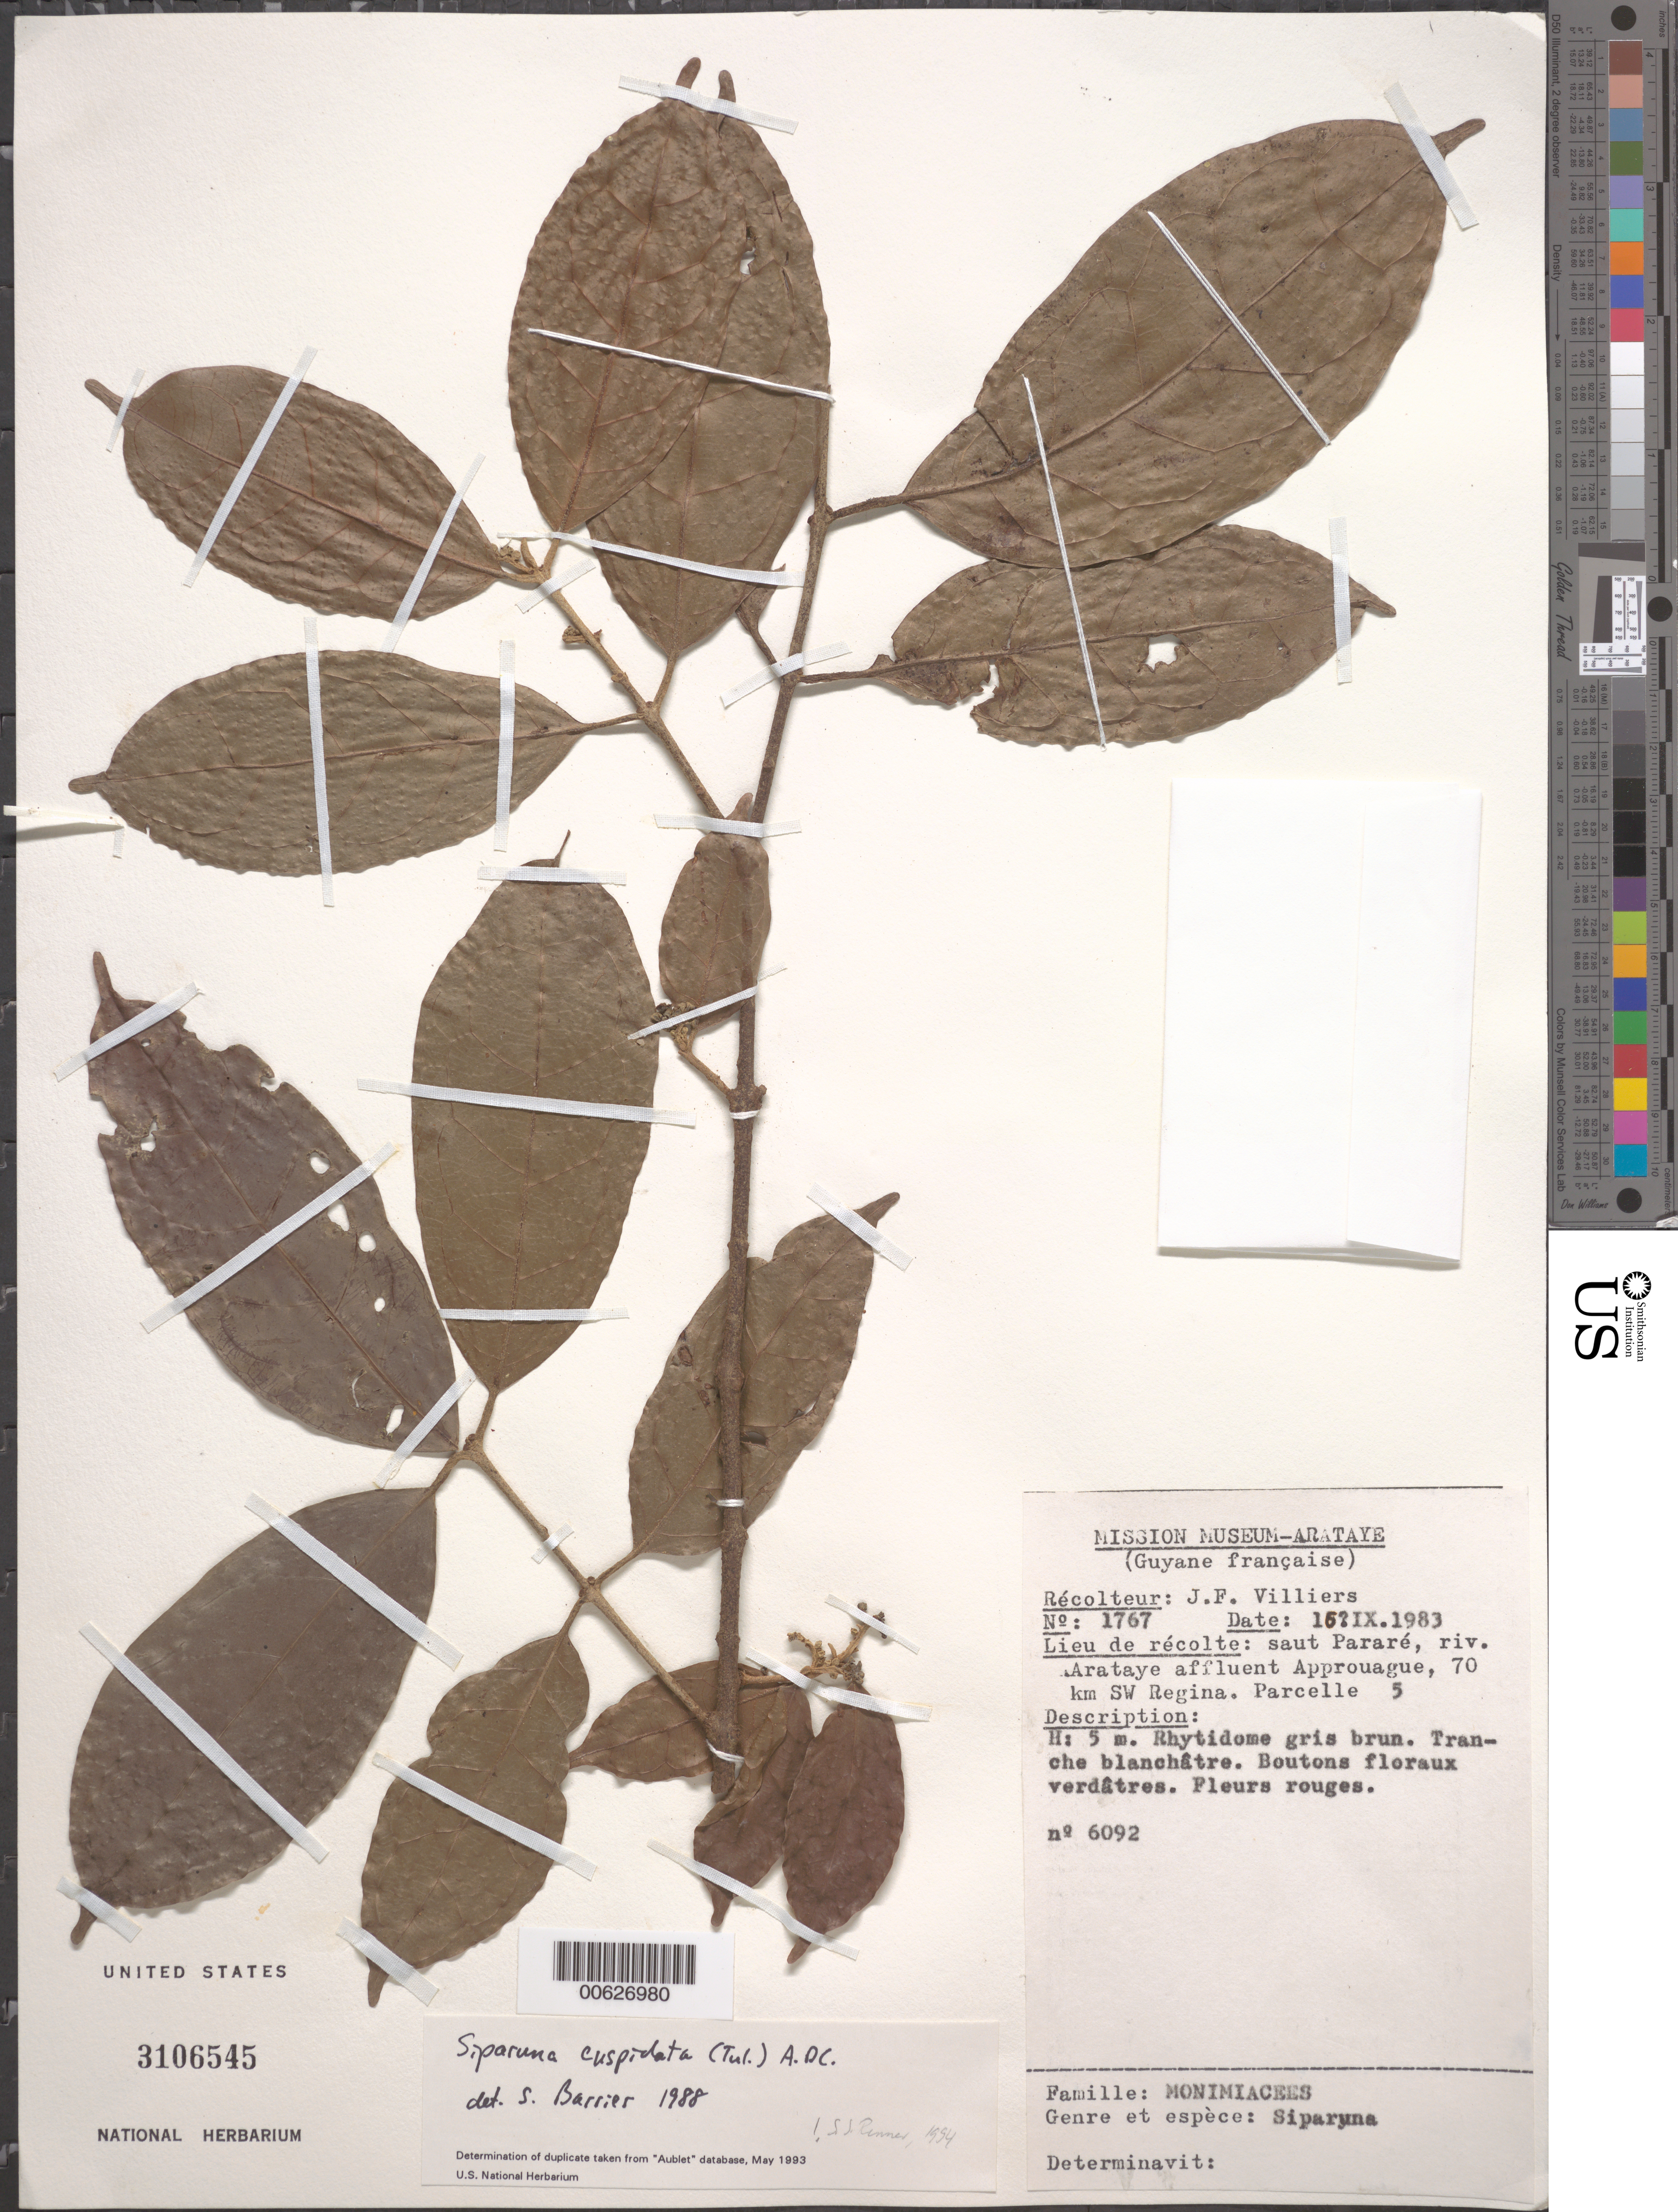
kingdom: Plantae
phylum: Tracheophyta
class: Magnoliopsida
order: Laurales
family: Siparunaceae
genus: Siparuna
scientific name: Siparuna cuspidata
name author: (Tul.) A. DC.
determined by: Renner, S. S.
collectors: J. Villiers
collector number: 1767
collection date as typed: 15-Sep-83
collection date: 1983-09-15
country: French Guiana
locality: Saut Pararé, Arataye River- affluent of Approuague (River); 70 km southwest of Regina; Parcelle 5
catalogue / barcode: US 3106545